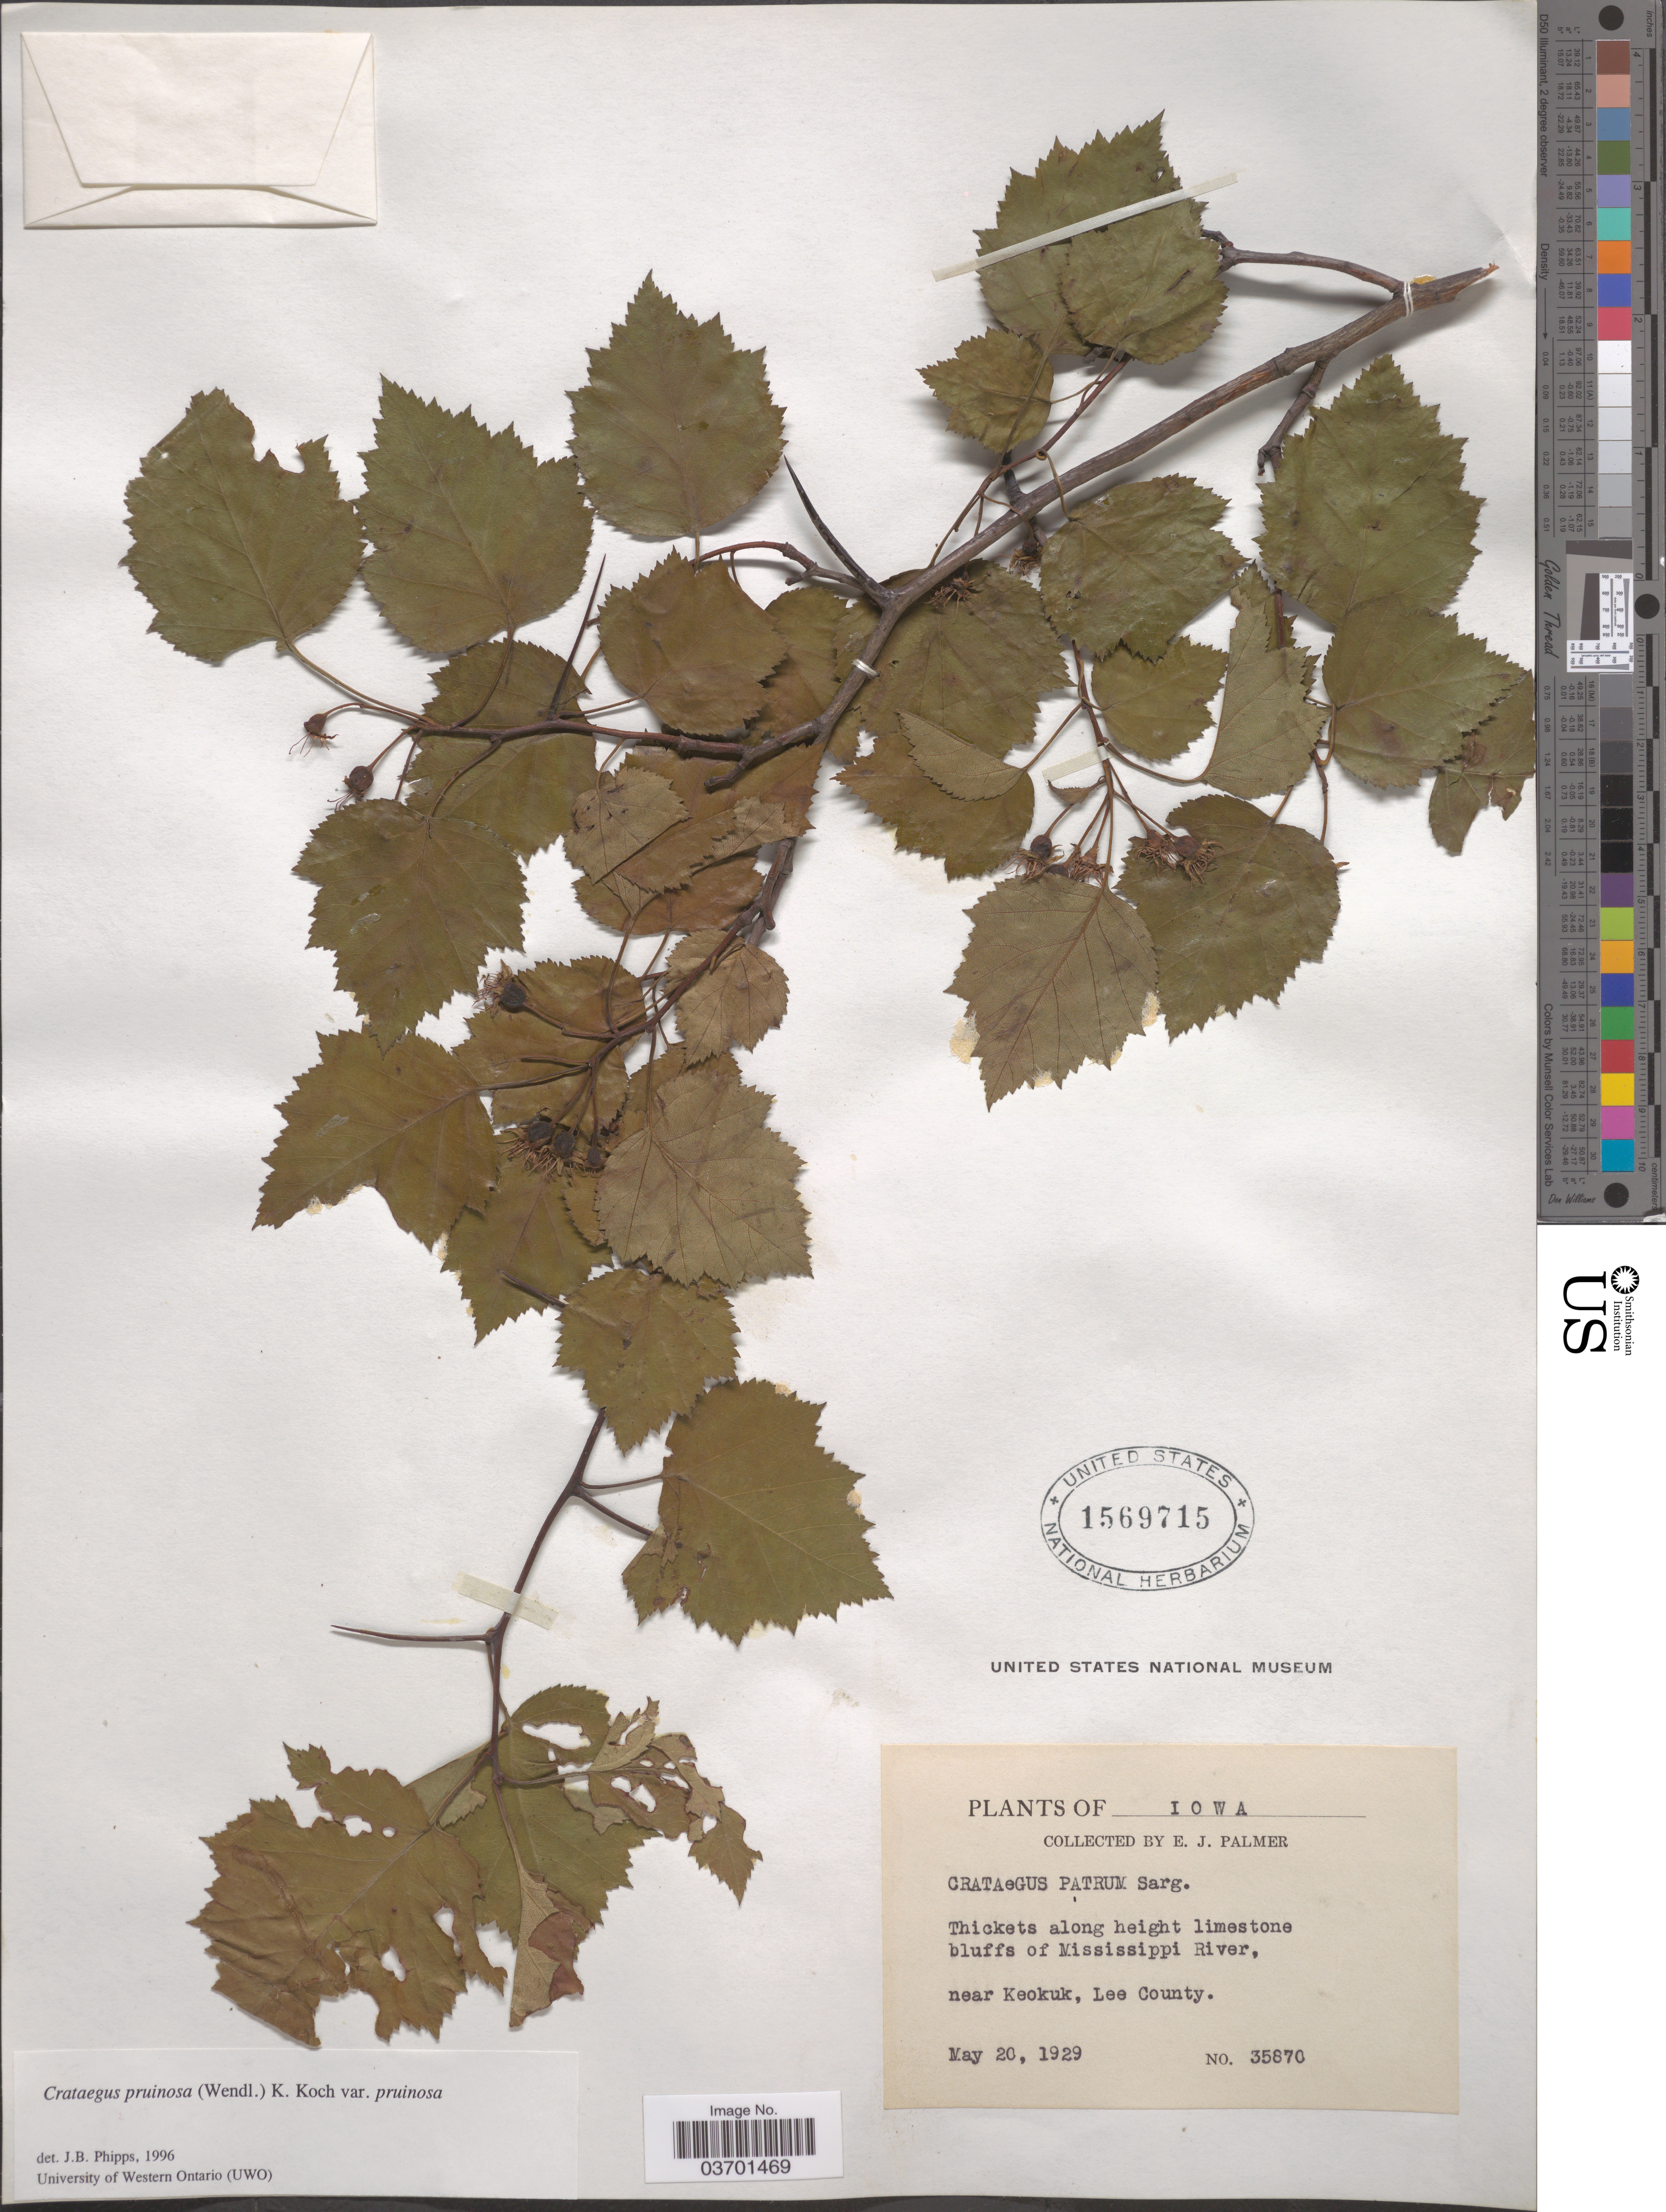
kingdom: Plantae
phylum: Tracheophyta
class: Magnoliopsida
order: Rosales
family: Rosaceae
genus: Crataegus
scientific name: Crataegus pruinosa var. pruinosa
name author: (H.L. Wendl.) K. Koch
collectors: E. J. Palmer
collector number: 35870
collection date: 1929-05-20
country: United States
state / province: Iowa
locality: Along height limestone bluffs of Mississippi River, near Keokuk, Lee County.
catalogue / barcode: US 1569715